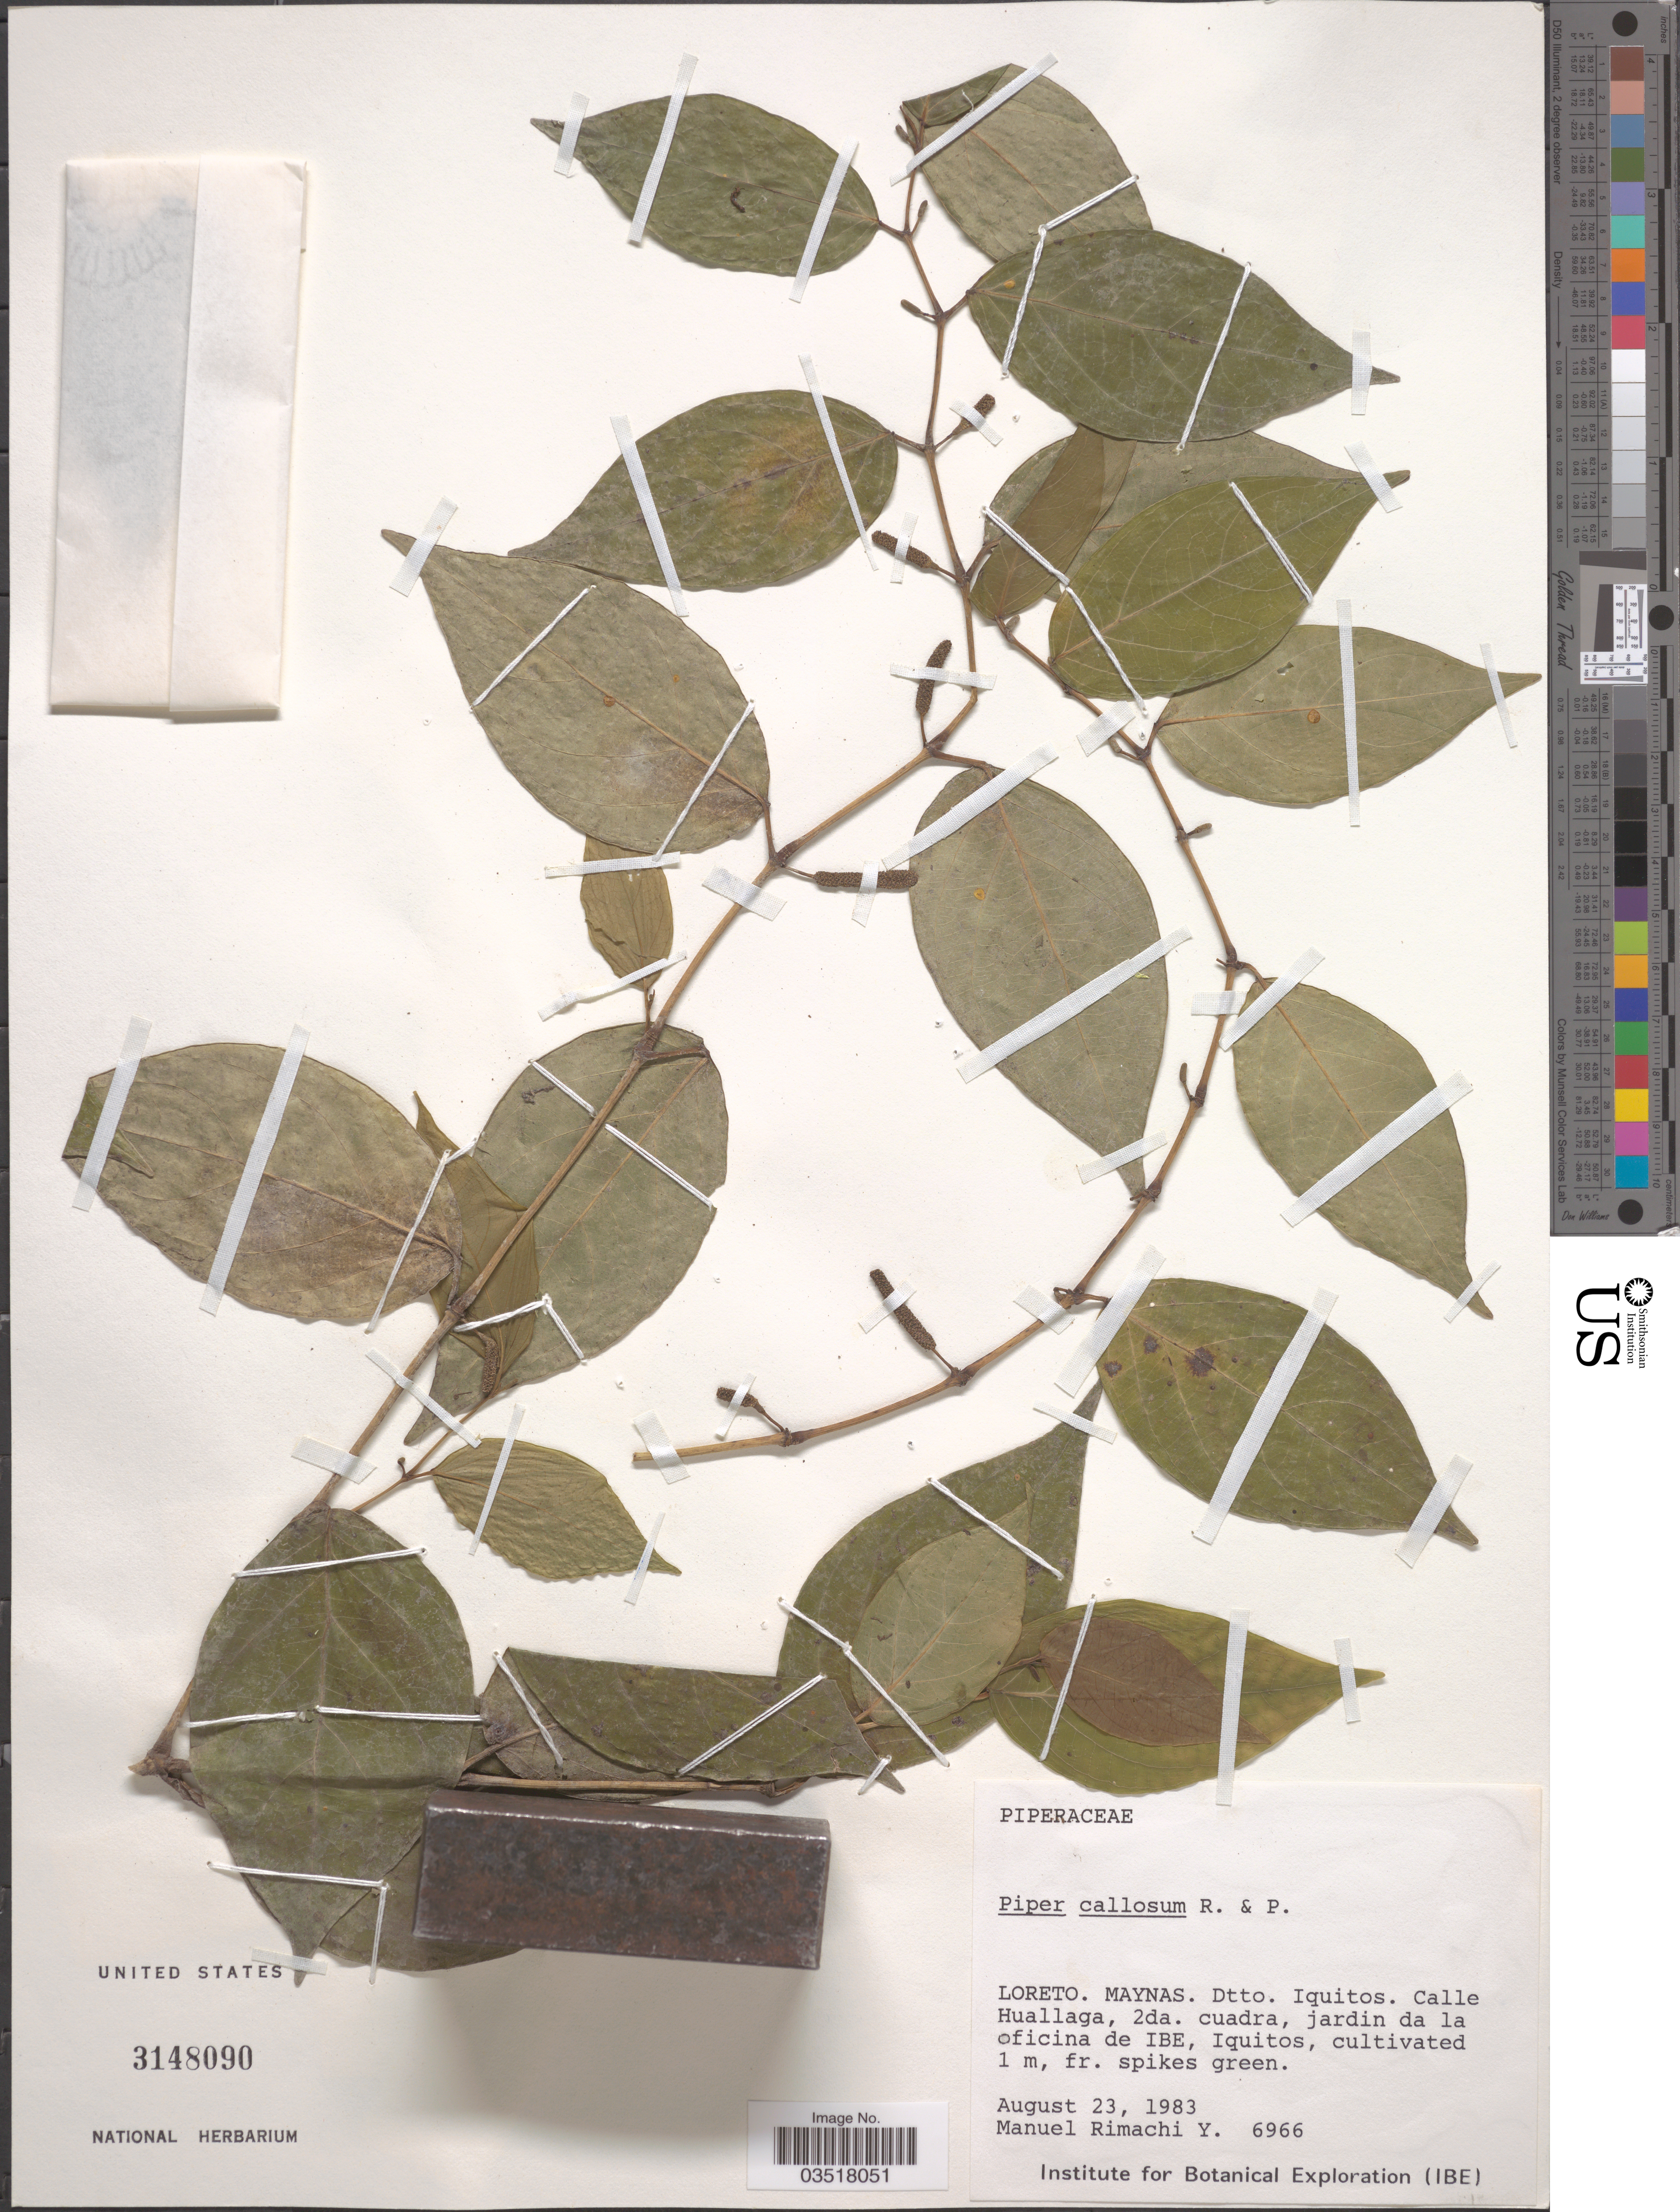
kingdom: Plantae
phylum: Tracheophyta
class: Magnoliopsida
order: Piperales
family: Piperaceae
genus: Piper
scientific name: Piper callosum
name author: Ruiz & Pav.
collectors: M. Rimachi Y.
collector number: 6966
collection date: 1983-08-23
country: Peru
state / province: Loreto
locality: Maynas. Dtto. Iquitos. Calle Huallaga, 2da. cuadra, jardin da la oficina de IBE, Iquitos.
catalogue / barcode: US 3148090